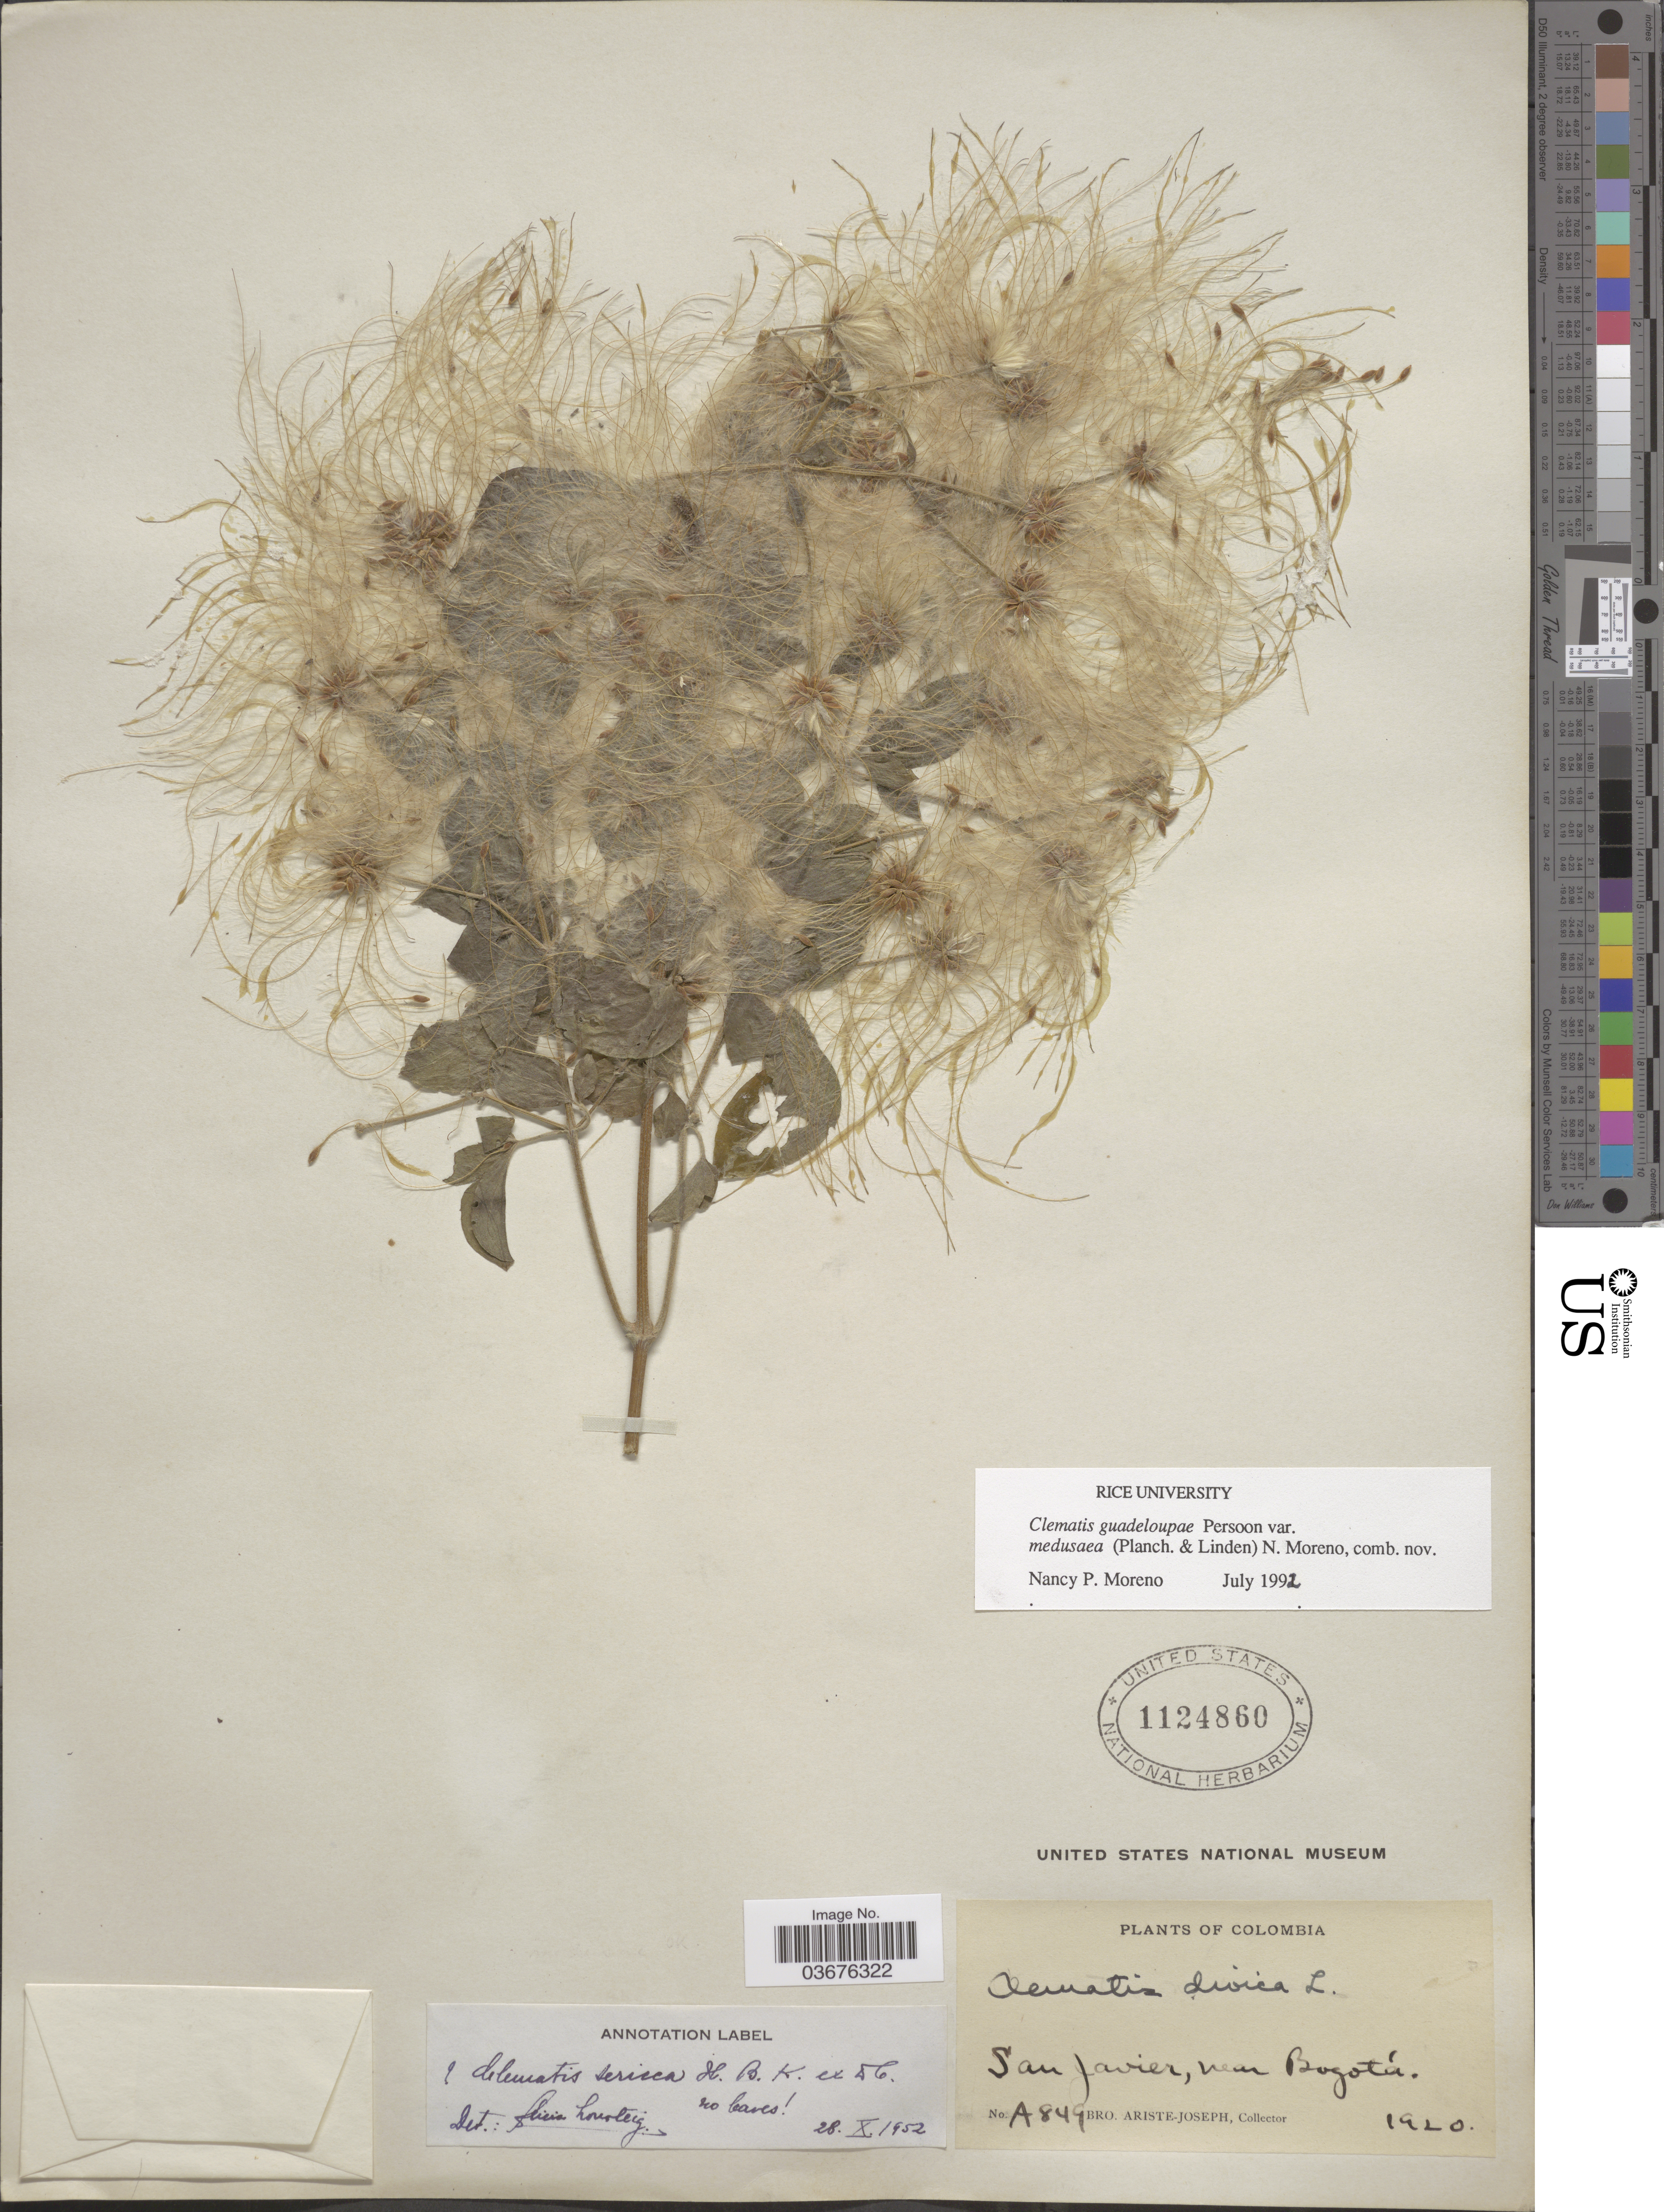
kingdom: Plantae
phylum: Tracheophyta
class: Magnoliopsida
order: Ranunculales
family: Ranunculaceae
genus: Clematis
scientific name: Clematis guadeloupae var. medusaea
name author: (Planch. & Linden) N.P. Moreno ex P.E. Berry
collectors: Bro. Ariste-Joseph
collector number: A849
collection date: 1920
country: Colombia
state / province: Bogota D.C.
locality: San Javier, near Bogotá.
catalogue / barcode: US 1124860